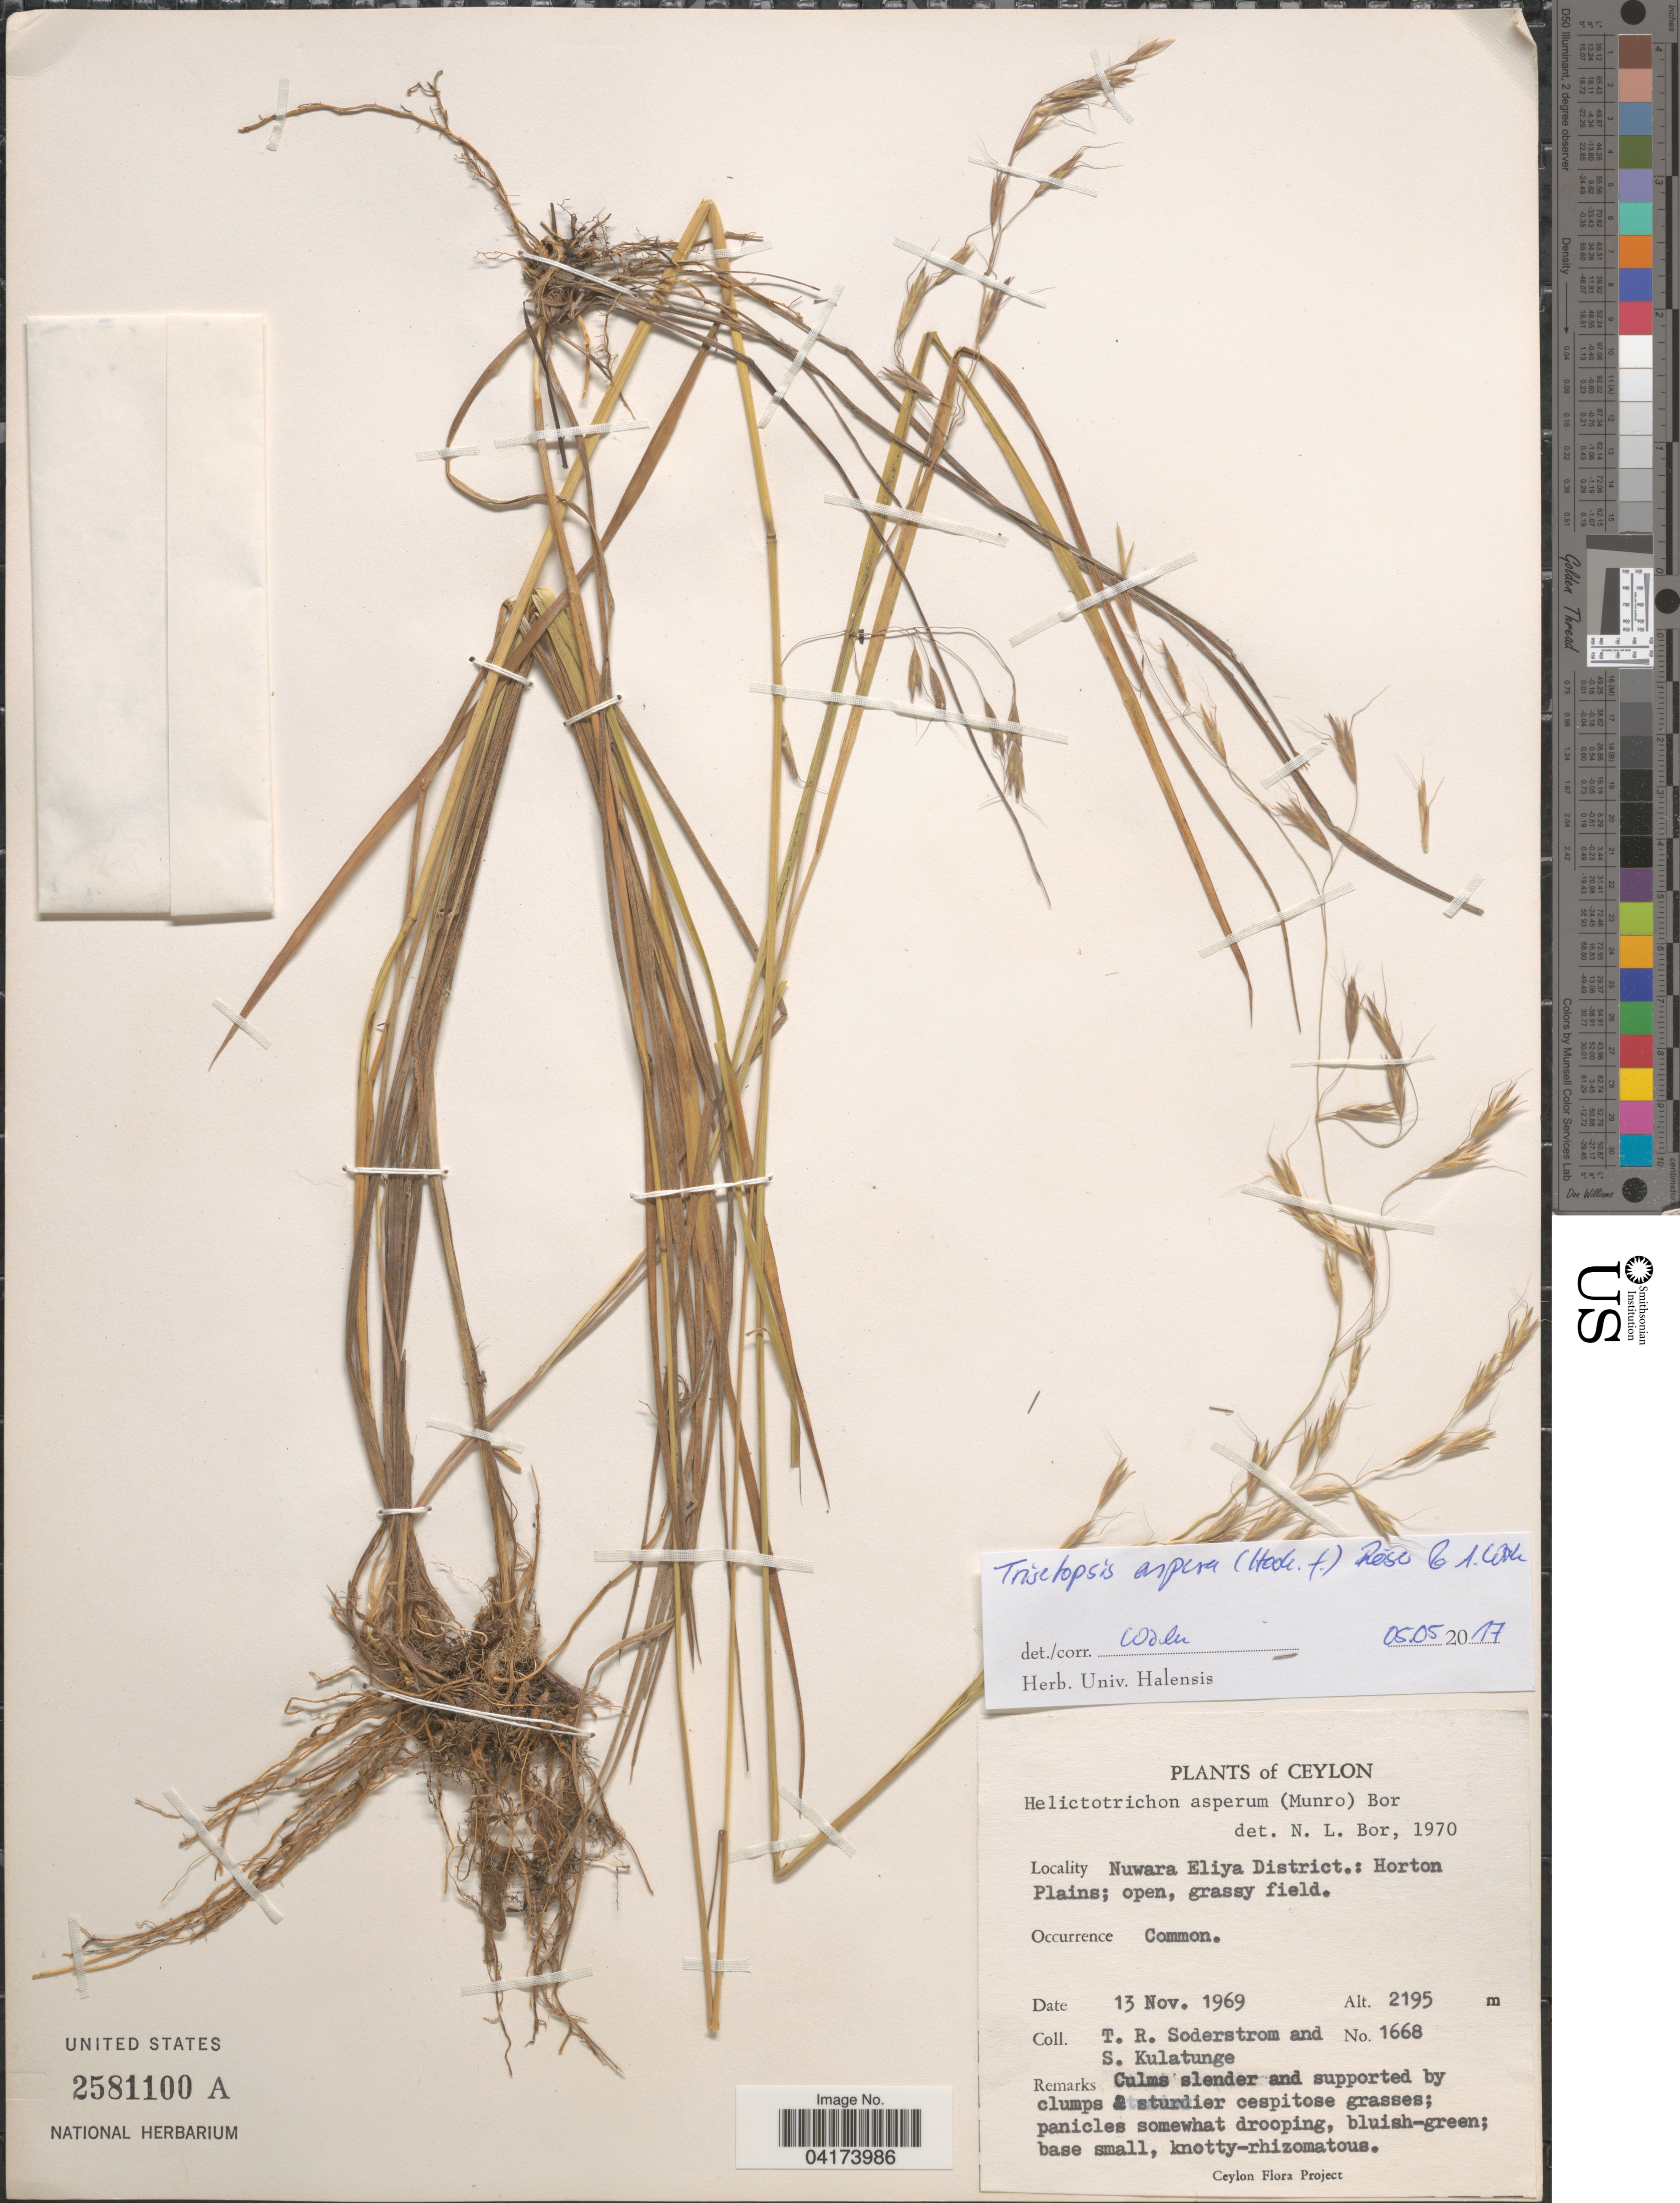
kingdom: Plantae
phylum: Tracheophyta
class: Liliopsida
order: Poales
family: Poaceae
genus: Trisetopsis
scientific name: Trisetopsis aspera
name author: (Thwaites ex Munro) Röser & Wölk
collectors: T. R. Soderstrom & S. Kulatunge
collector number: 1668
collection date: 1969-11-13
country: Sri Lanka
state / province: Central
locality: Ceylon. Nuwara Eliya District: Horton Plains.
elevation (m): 2195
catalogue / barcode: US 2581100A